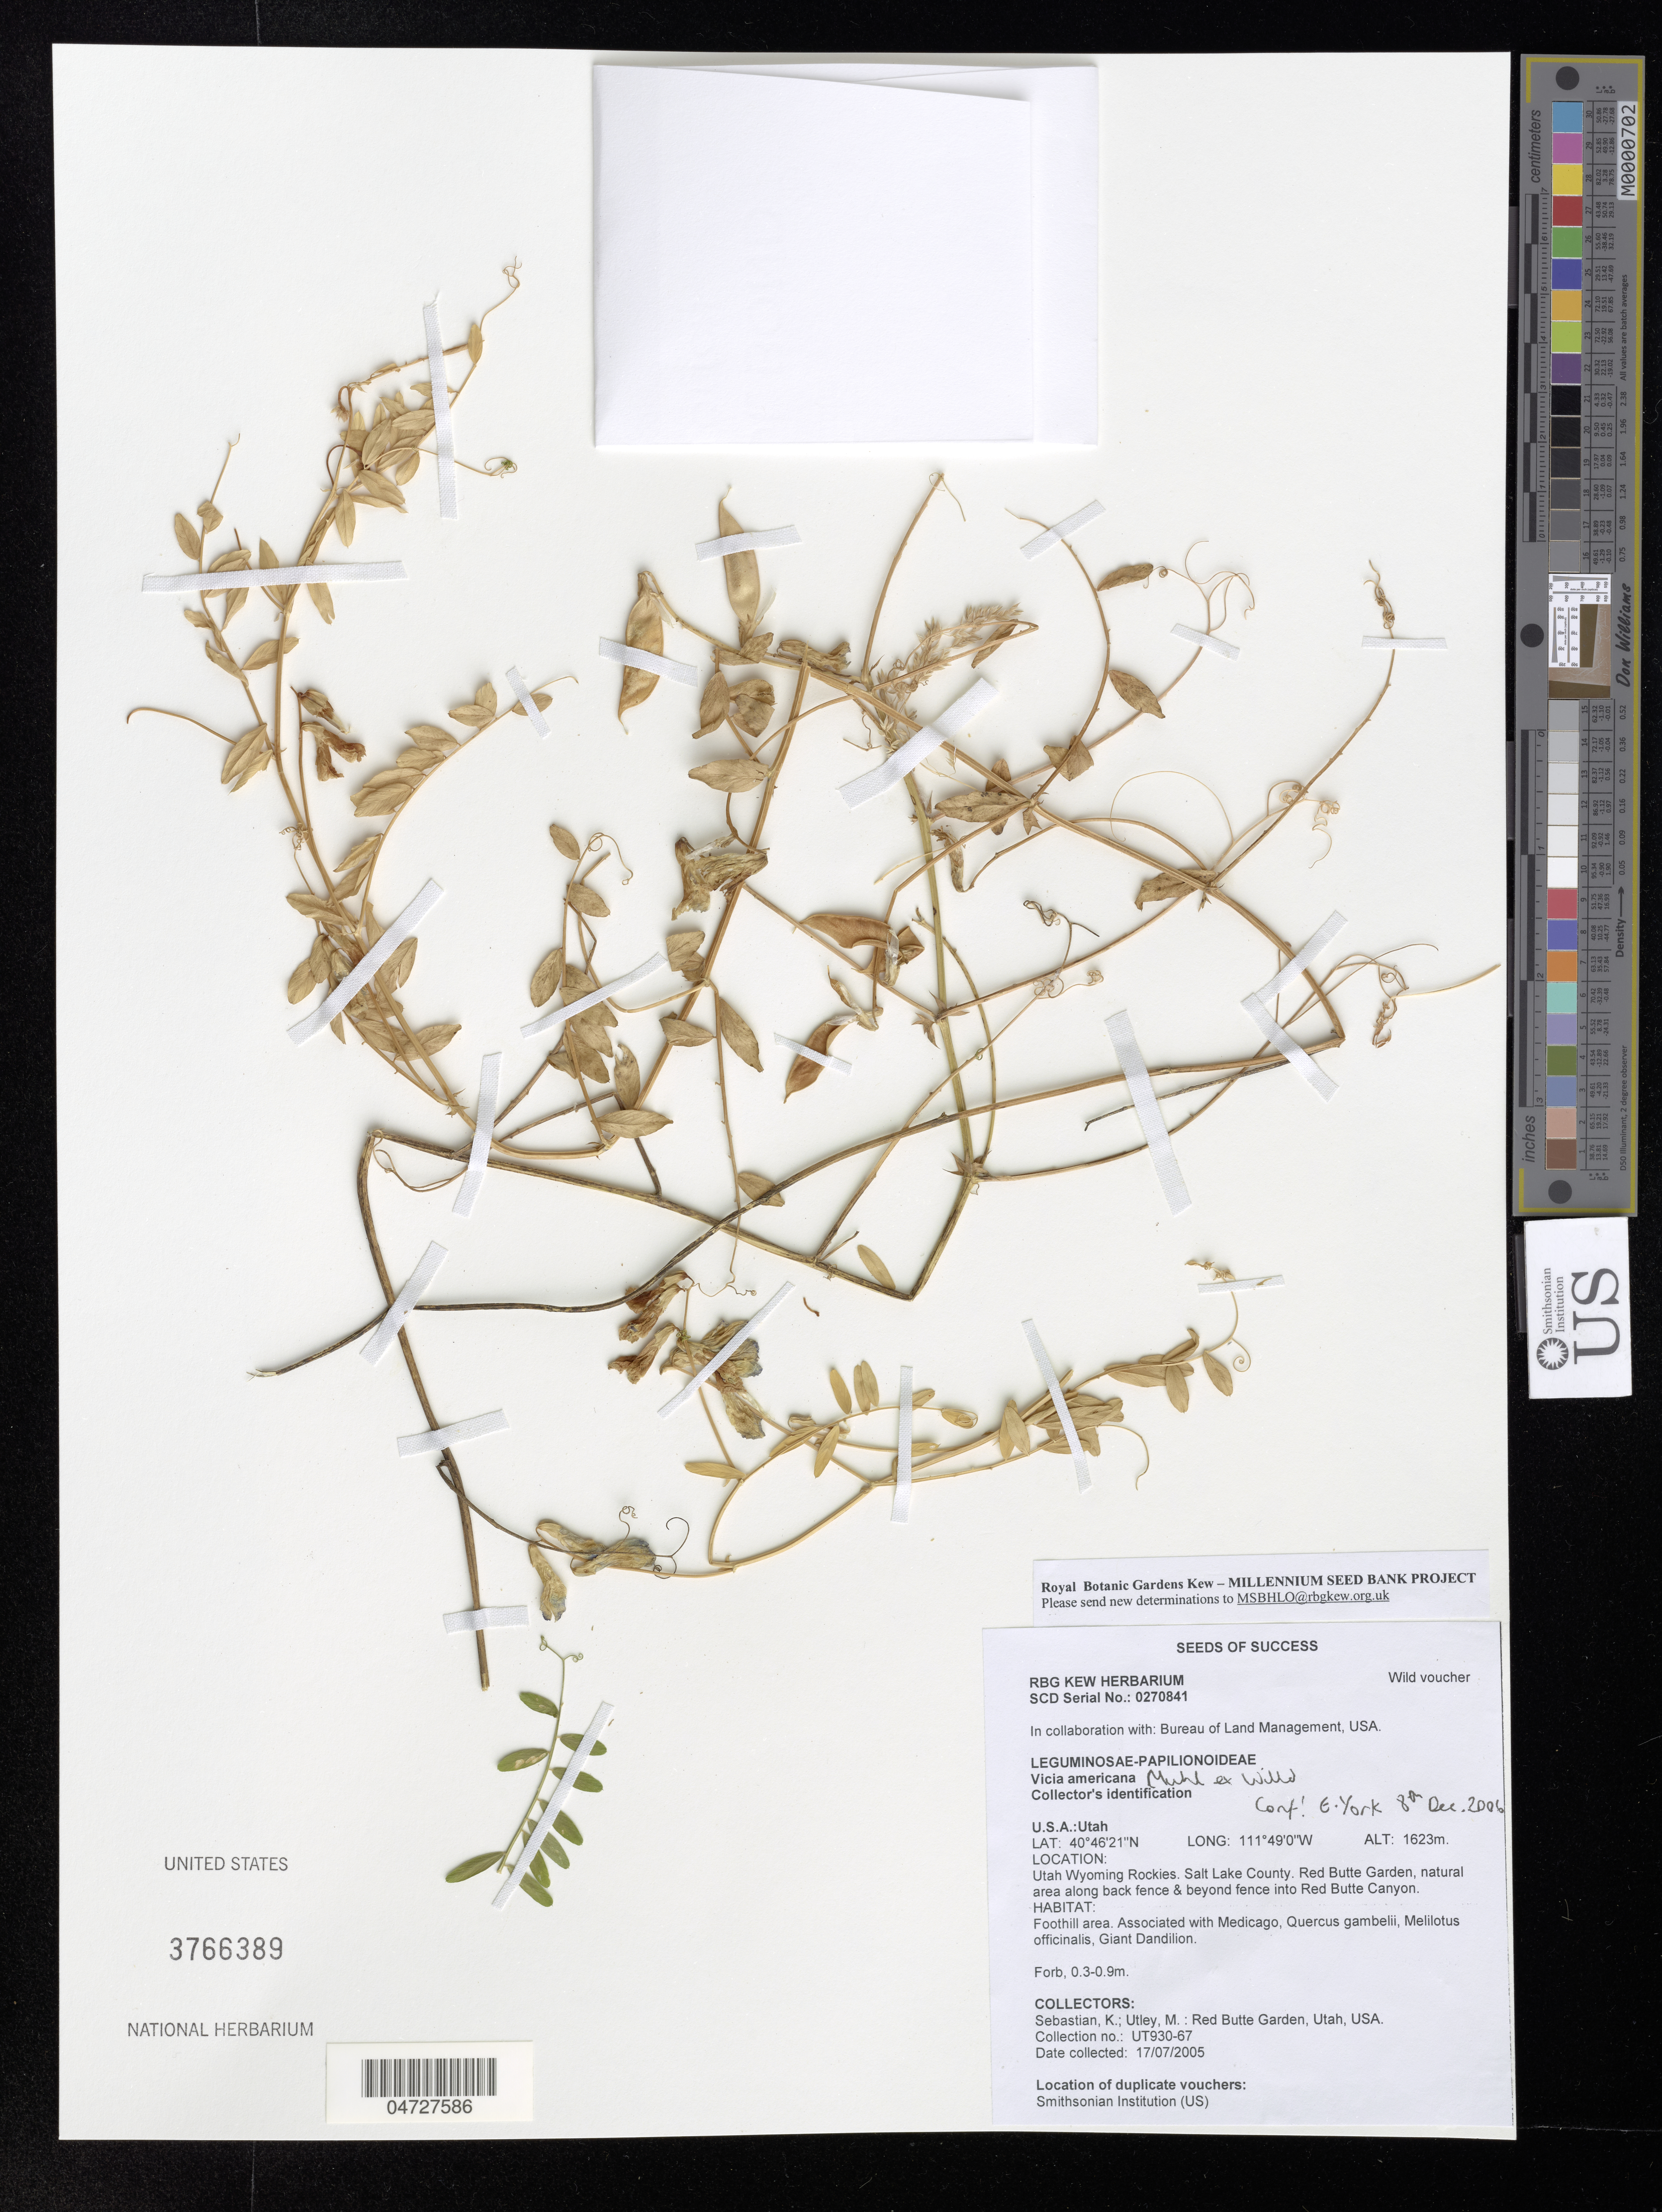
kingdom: Plantae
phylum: Tracheophyta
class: Magnoliopsida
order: Fabales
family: Fabaceae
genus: Vicia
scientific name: Vicia americana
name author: Muhl. ex Willd.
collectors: K. Sebastian & M. Utley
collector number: UT930-67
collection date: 2005-07-17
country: United States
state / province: Utah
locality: Utah Wyoming Rockies. Salt Lake County. Red Butte Garden, natural area along back fence & beyond fence into Red Butte Canyon.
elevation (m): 1623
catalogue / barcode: US 3766389